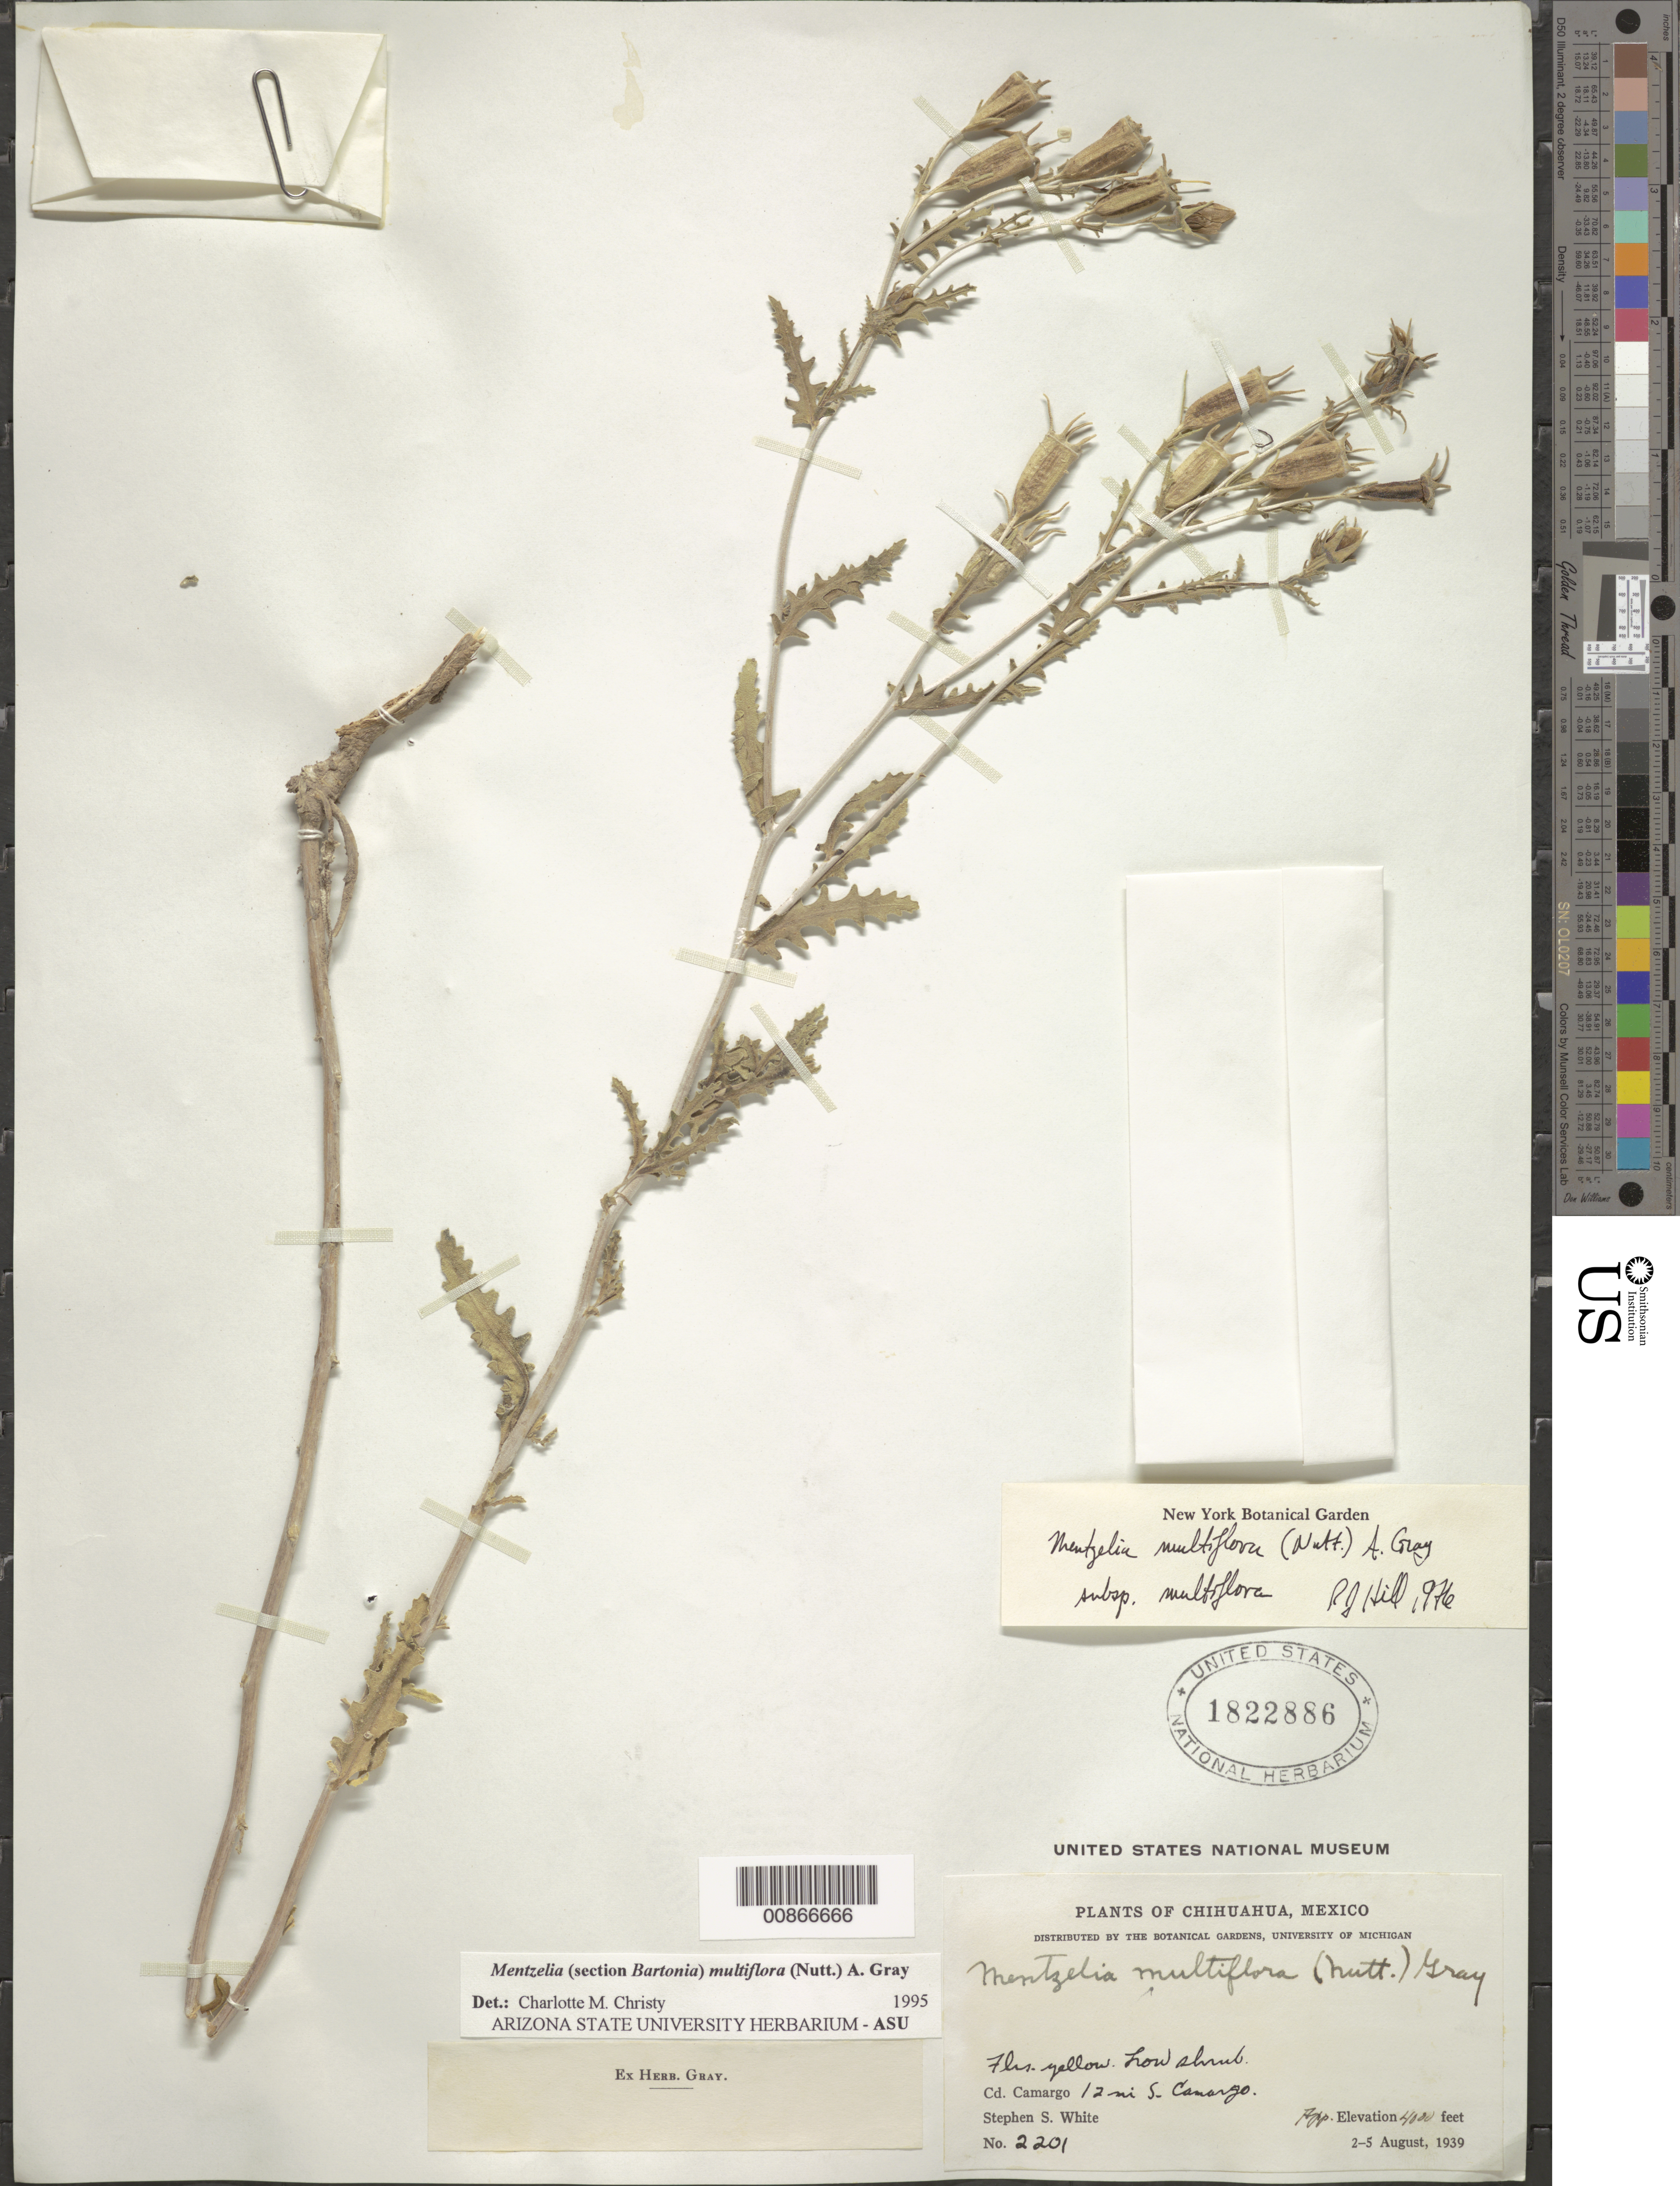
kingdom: Plantae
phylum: Tracheophyta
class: Magnoliopsida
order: Cornales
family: Loasaceae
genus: Mentzelia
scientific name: Mentzelia multiflora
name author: (Nutt.) A. Gray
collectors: S. S. White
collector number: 2201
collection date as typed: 02 Aug 1939 to 05 Aug 1939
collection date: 1939-08-02/1939-08-05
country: Mexico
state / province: Chihuahua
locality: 12 mi. S Camargo.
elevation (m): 1219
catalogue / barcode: US 1822886